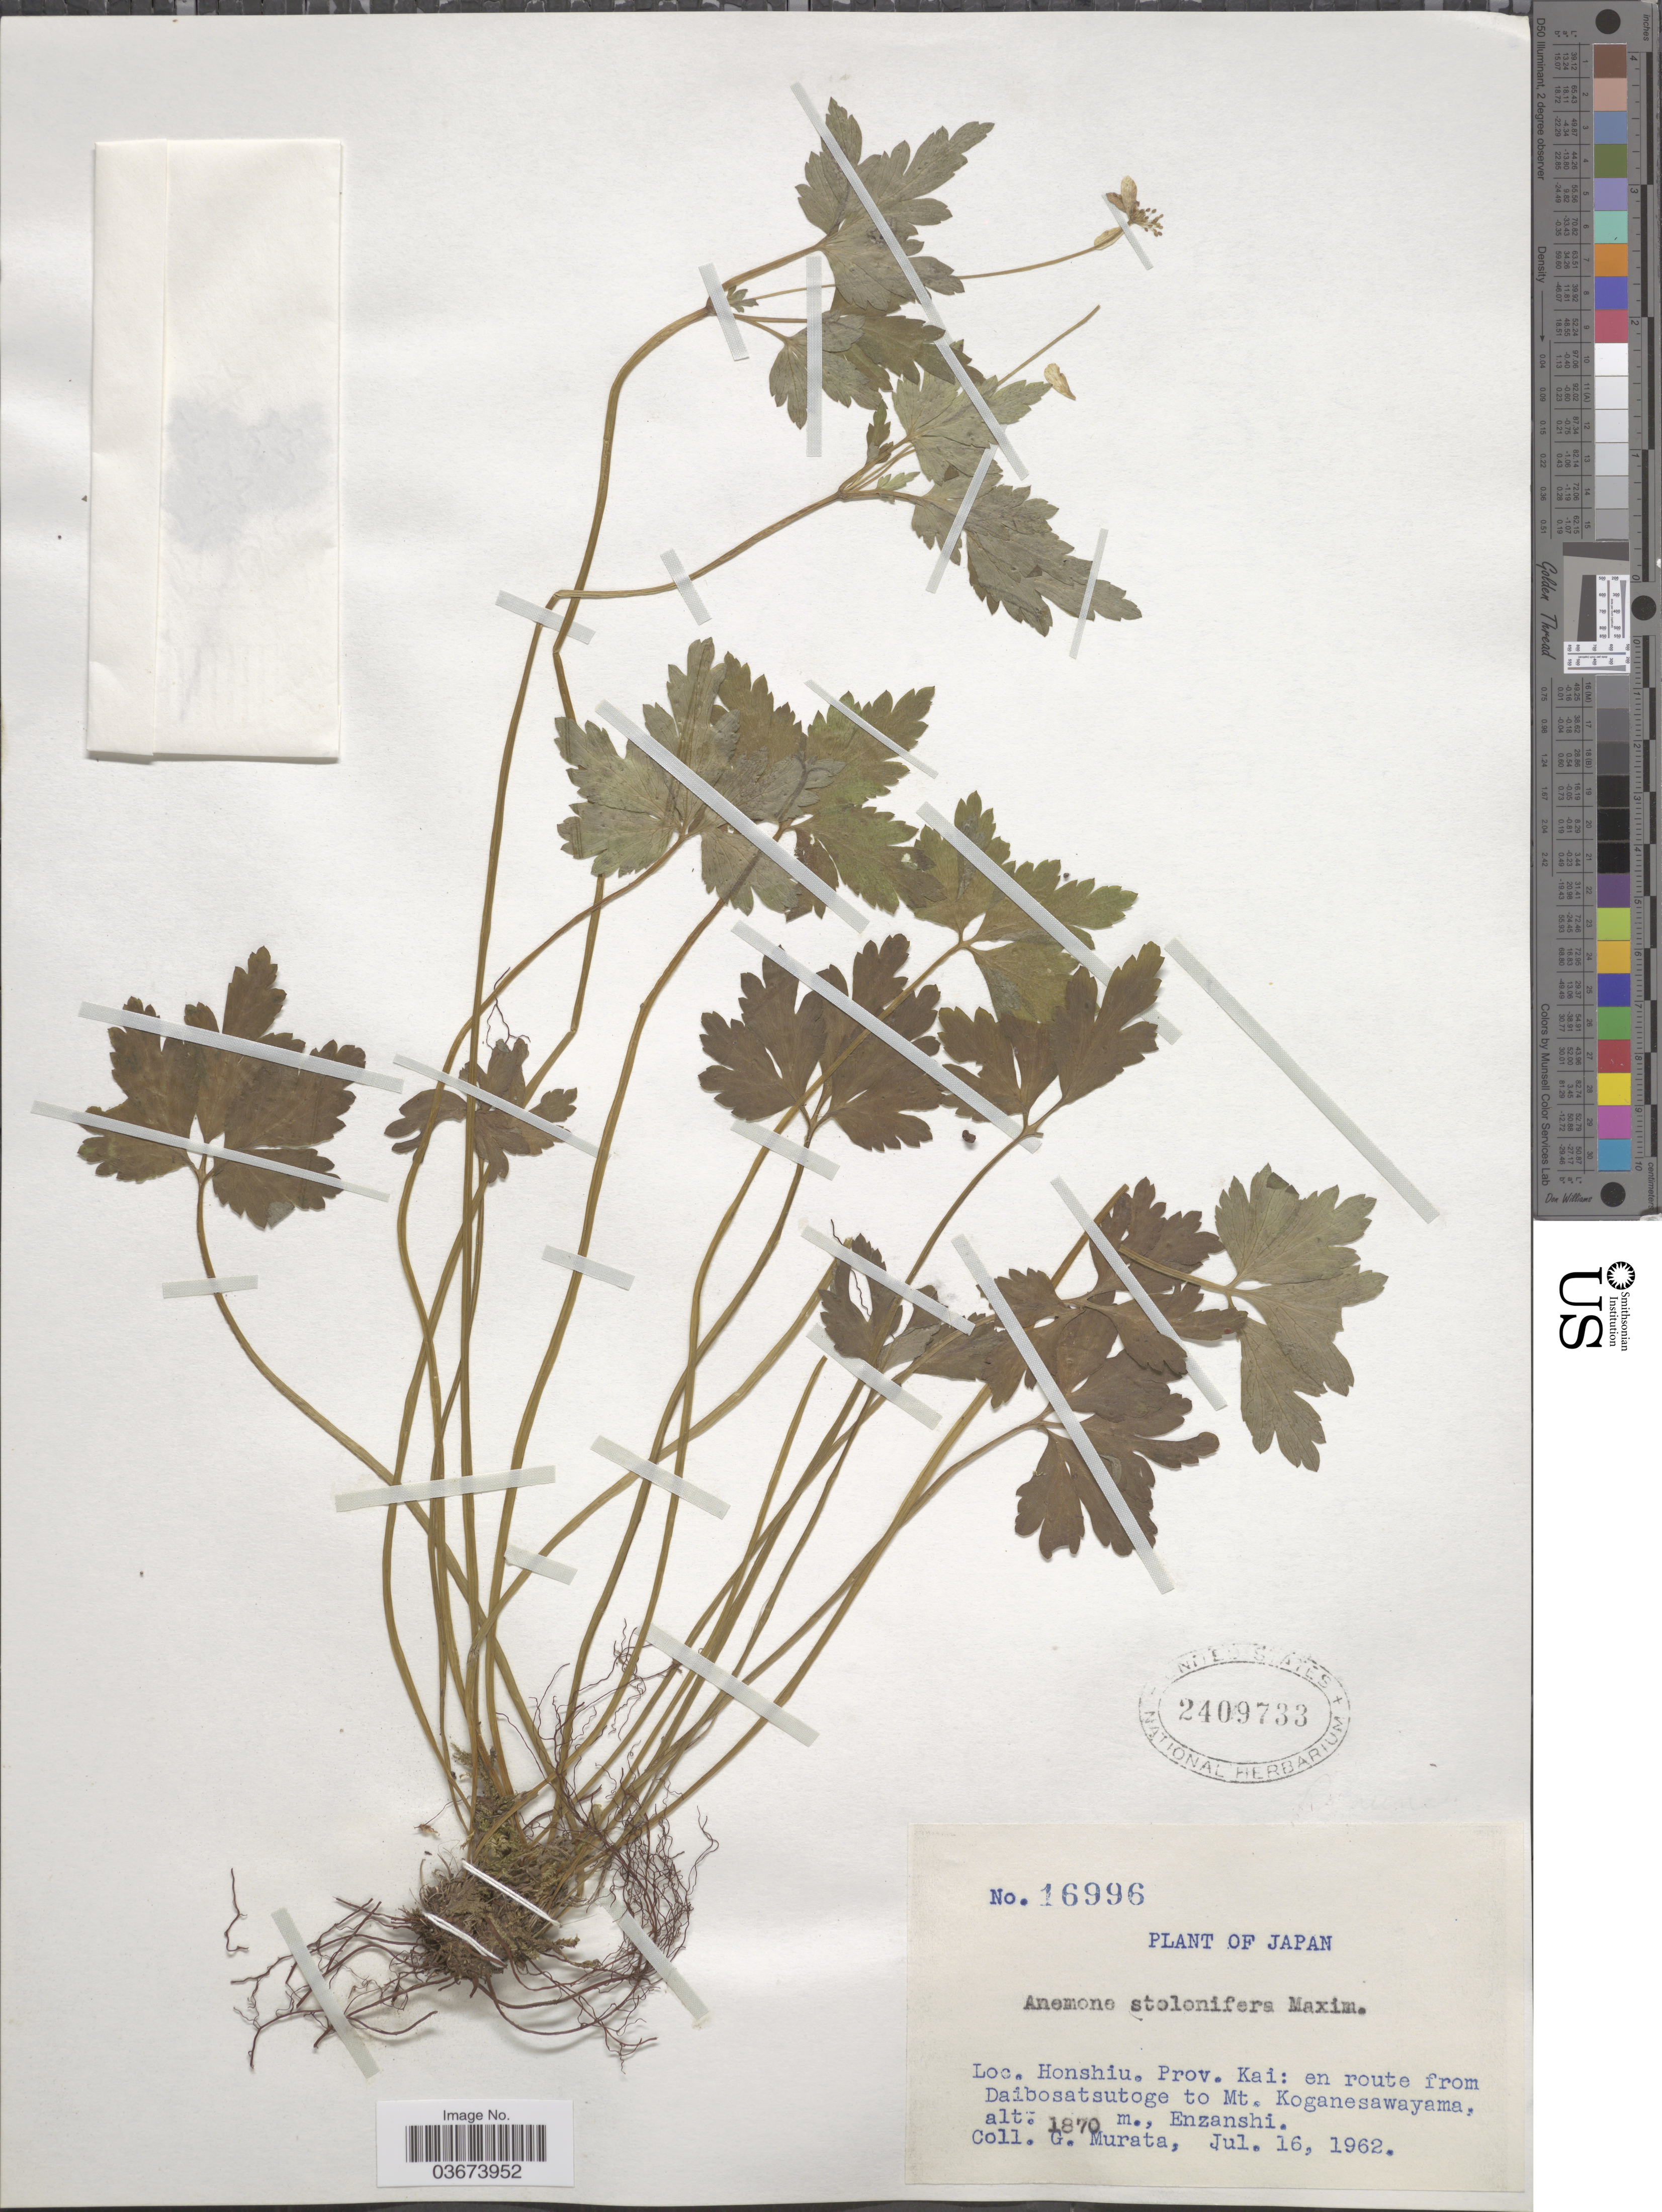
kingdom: Plantae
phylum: Tracheophyta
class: Magnoliopsida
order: Ranunculales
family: Ranunculaceae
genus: Anemone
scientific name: Anemone stolonifera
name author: Maxim.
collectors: G. Murata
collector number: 16996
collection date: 1962-07-16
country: Japan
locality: Honshiu. Prov. Kai: en route from Daibosatsutoge to Mt. Koganesawayama, Enzanshi.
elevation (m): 1870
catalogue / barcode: US 2409733